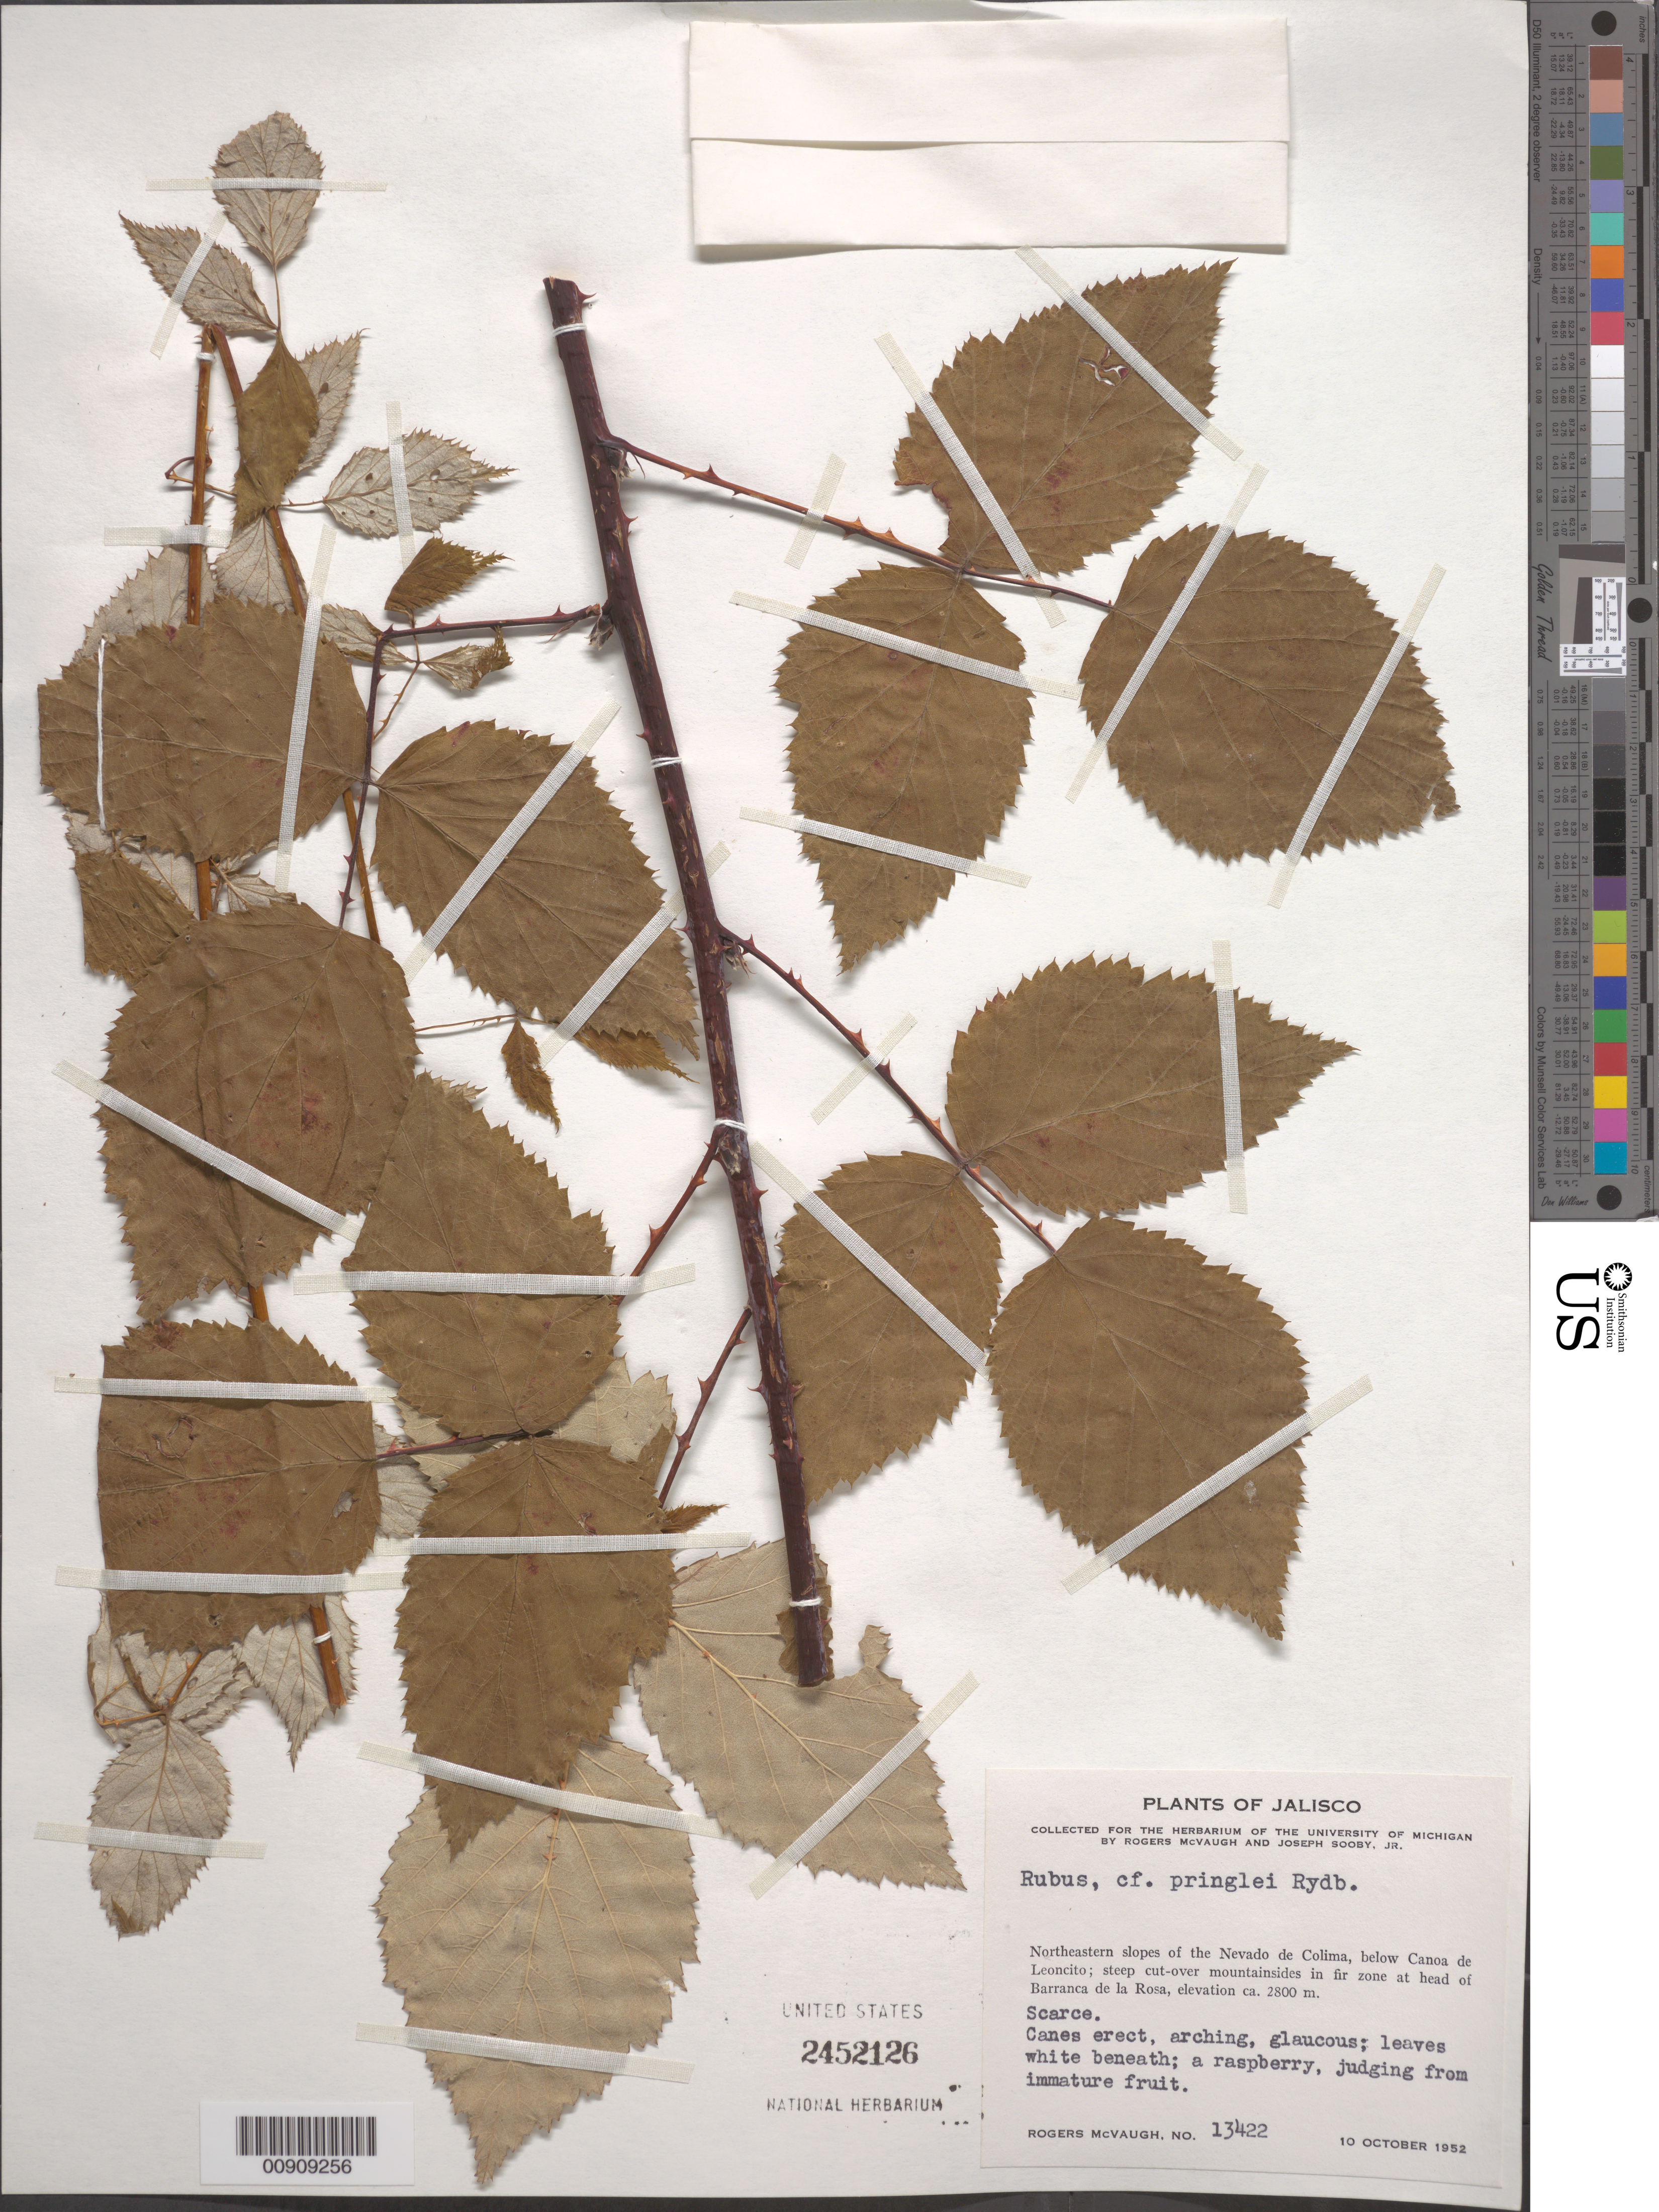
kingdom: Plantae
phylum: Tracheophyta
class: Magnoliopsida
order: Rosales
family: Rosaceae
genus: Rubus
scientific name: Rubus pringlei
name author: Rydb.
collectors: R. McVaugh & J. Sooby Jr.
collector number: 13422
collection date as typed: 10 Oct 1952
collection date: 1952-10-10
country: Mexico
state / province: Jalisco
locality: Northeastern slopes of the Nevado de Colima, below Canoa de Leoncito; steep cut-over mountainsides in fir zone at head of Barranca de la Rosa.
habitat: steep cut-over mountainsides in fir zone at head of Barranca.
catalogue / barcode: US 2452126